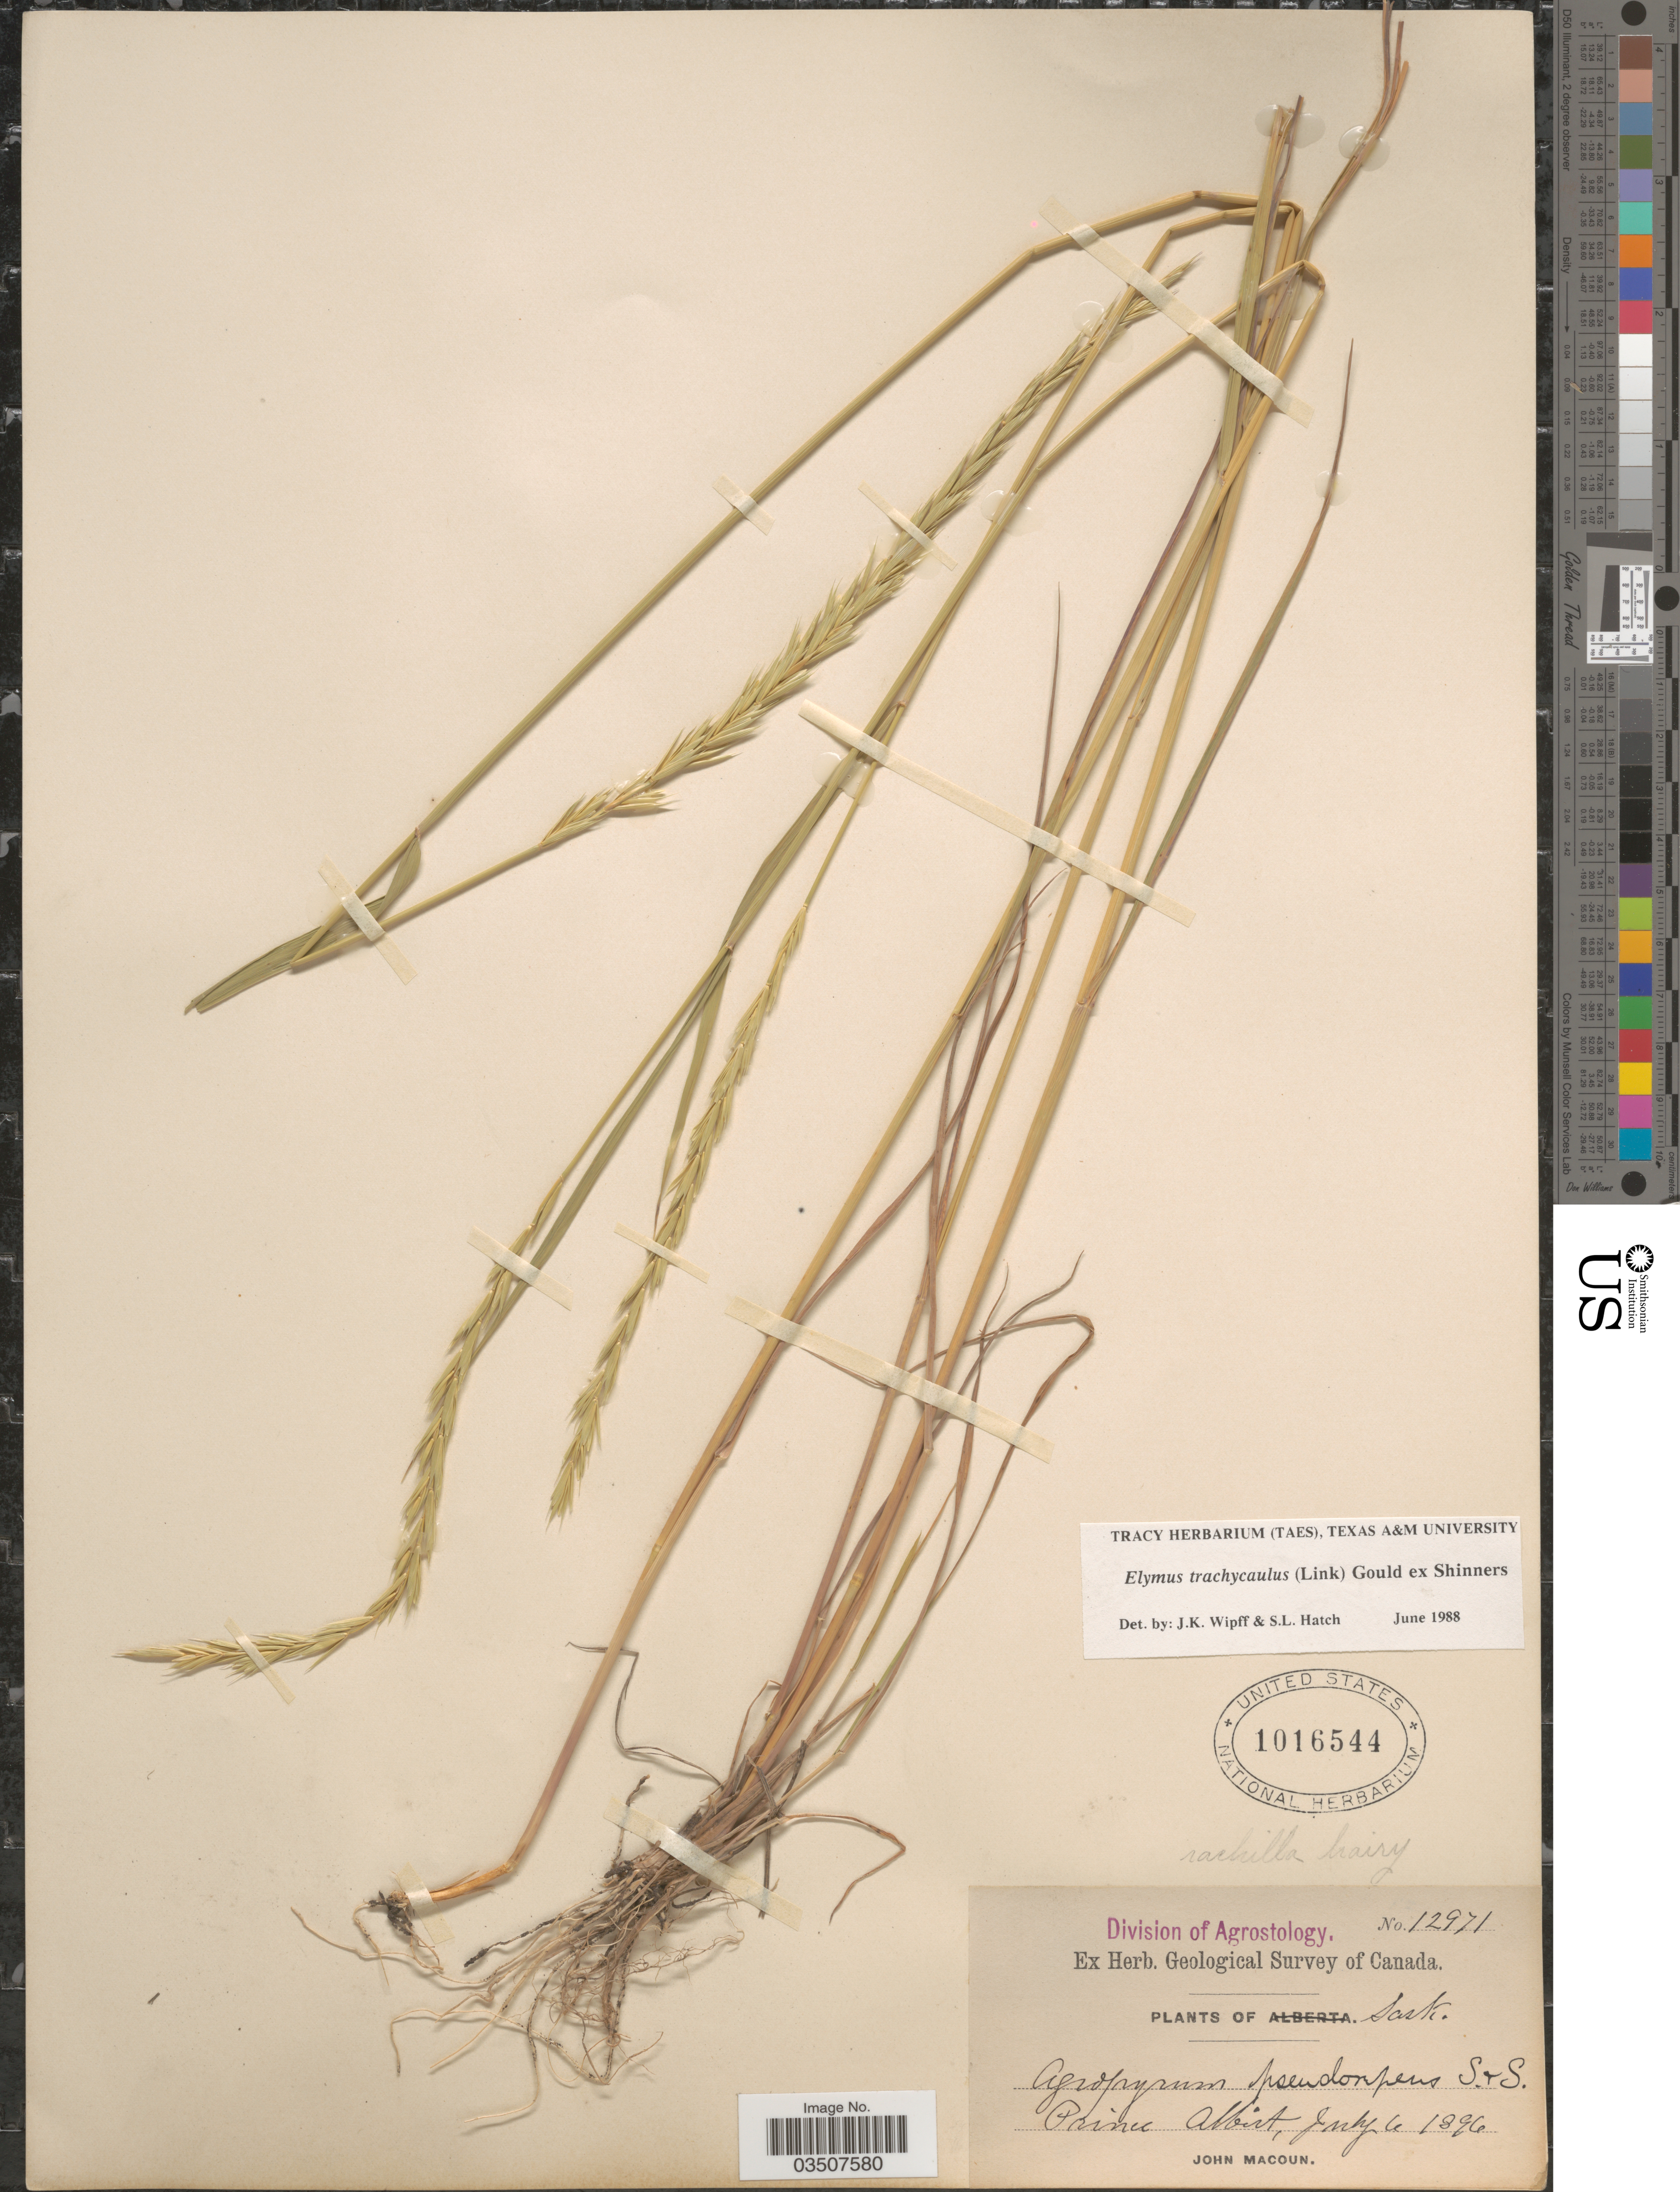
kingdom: Plantae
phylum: Tracheophyta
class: Liliopsida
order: Poales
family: Poaceae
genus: Elymus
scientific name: Elymus trachycaulus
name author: (Link) Gould ex Shinners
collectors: J. Macoun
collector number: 12971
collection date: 1896-07-06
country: Canada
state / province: Saskatchewan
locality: Geological Survey of Canada. Prince Albert.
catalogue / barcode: US 1016544